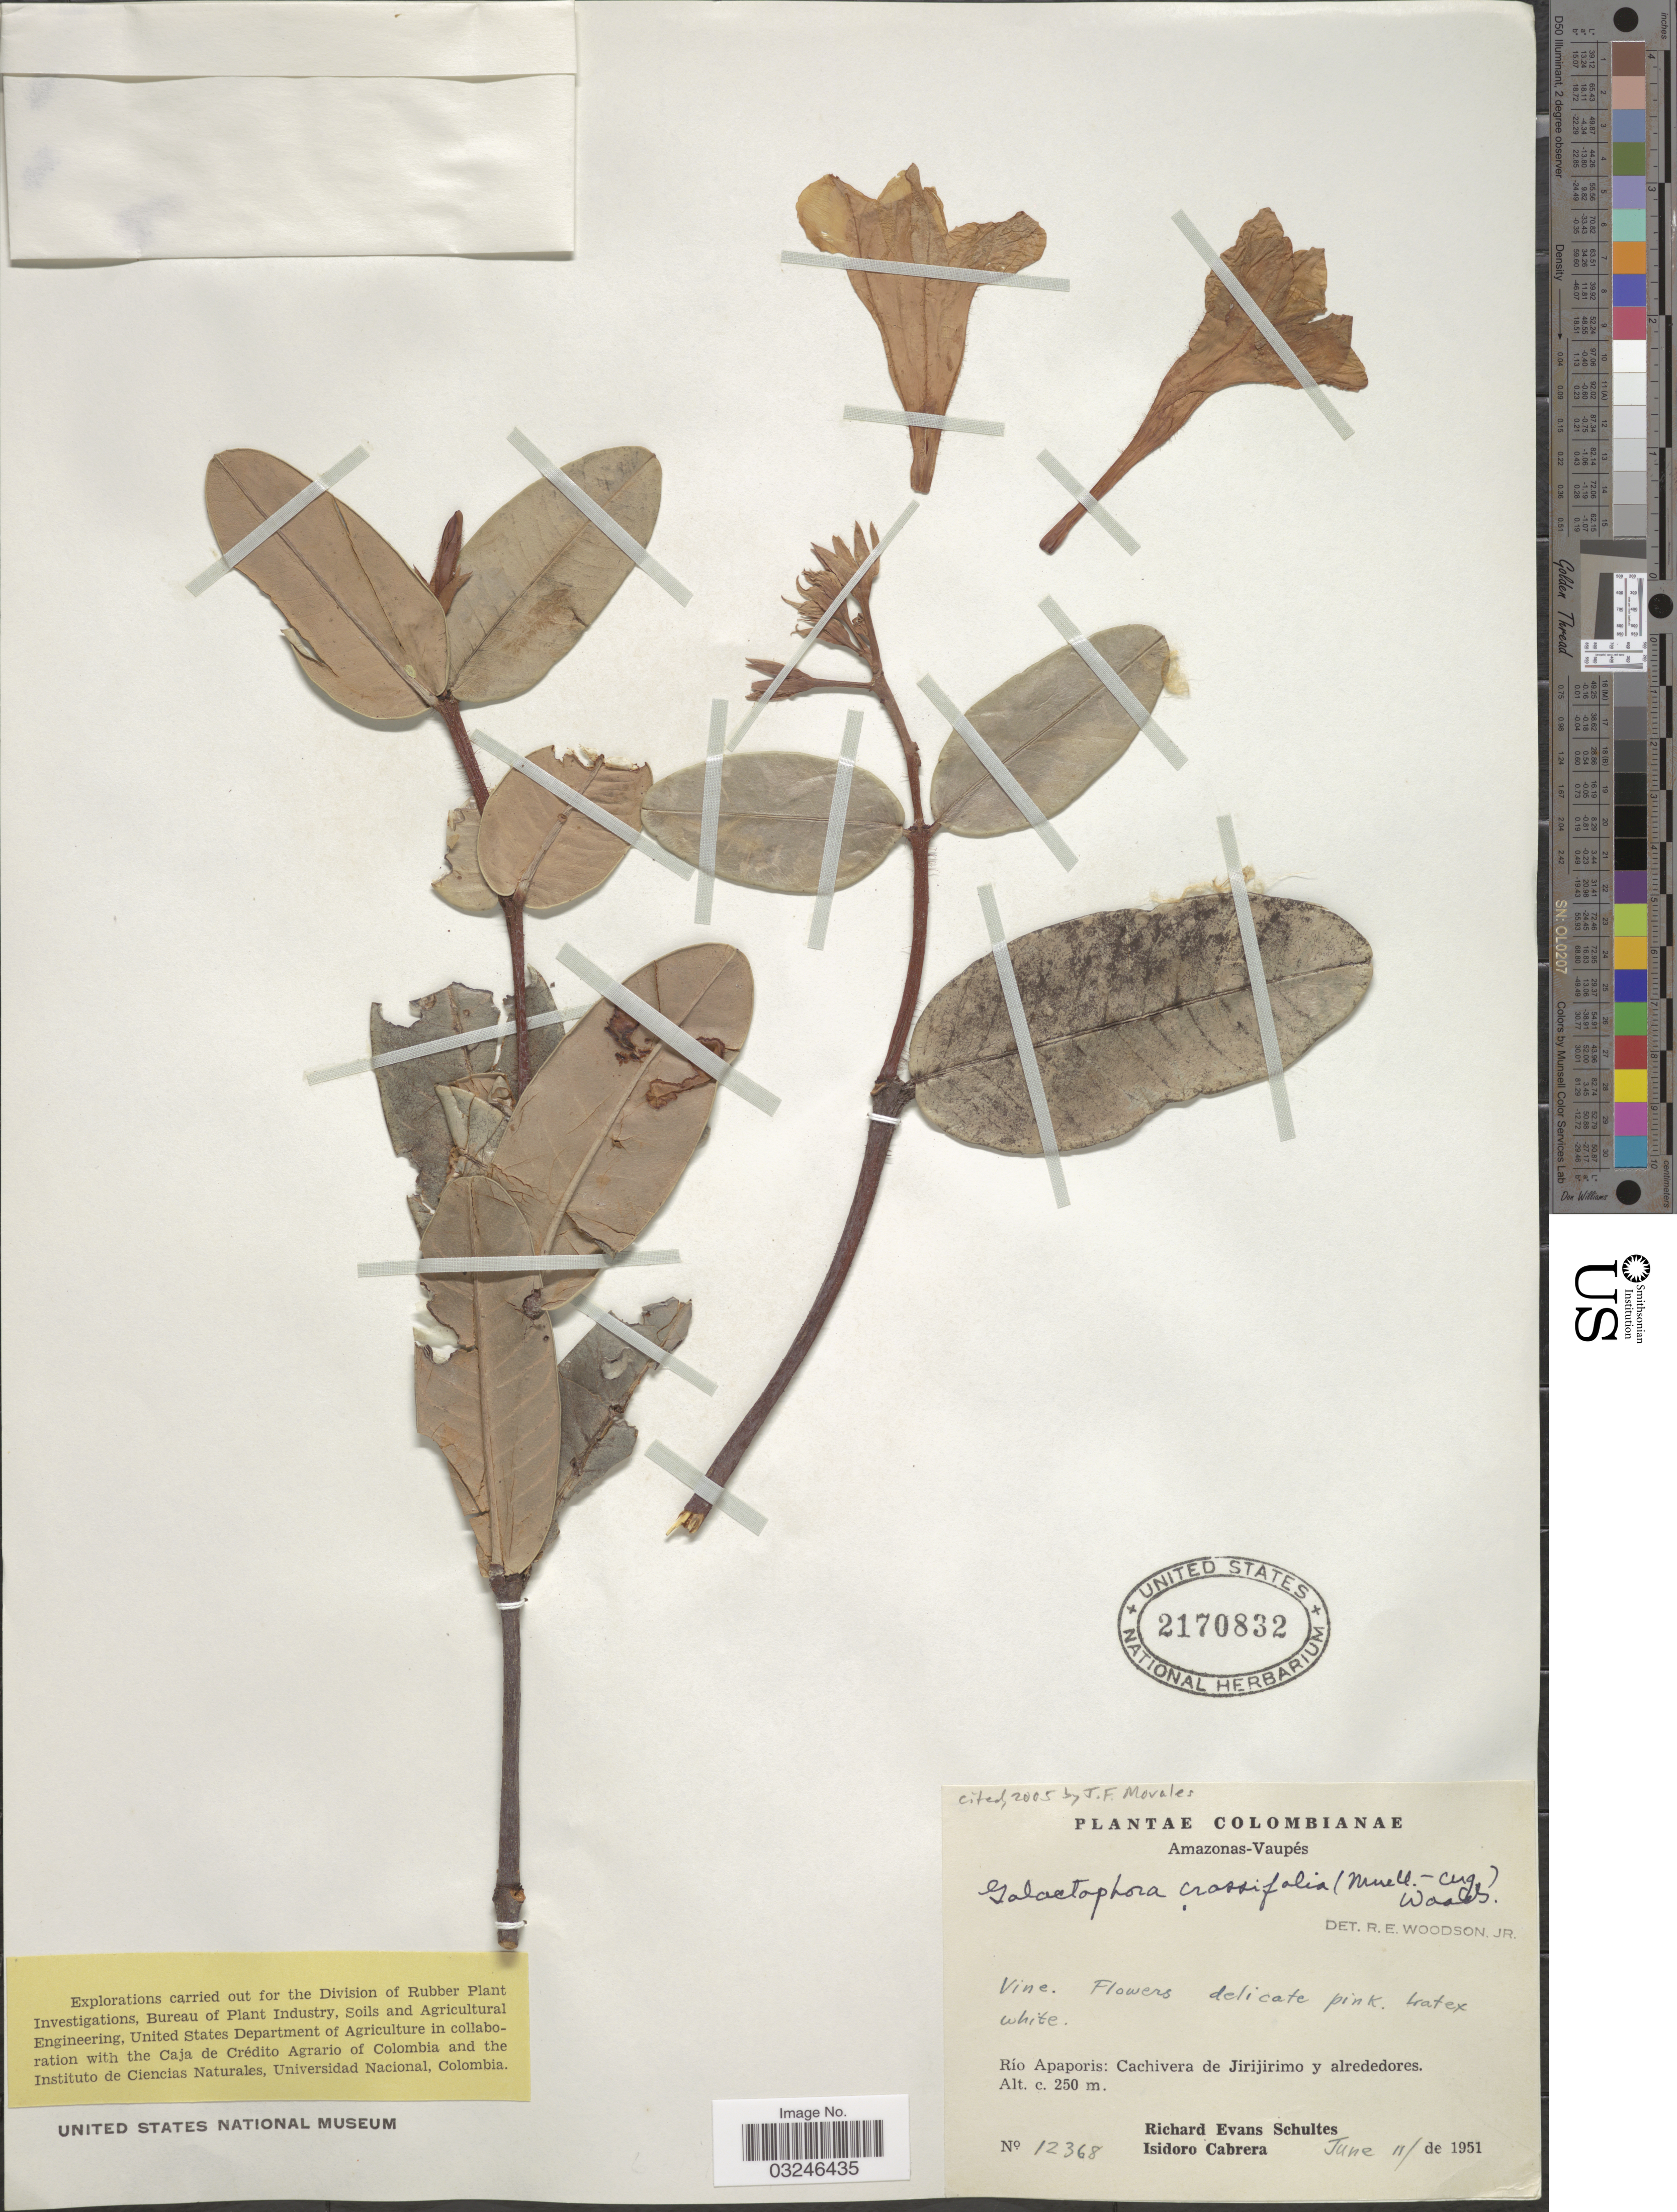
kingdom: Plantae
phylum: Tracheophyta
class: Magnoliopsida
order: Gentianales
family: Apocynaceae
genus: Galactophora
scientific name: Galactophora crassifolia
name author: (Müll. Arg.) Woodson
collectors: R. E. Schultes & I. Cabrera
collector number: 12368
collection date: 1951-06-11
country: Colombia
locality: Amazonas-Vaupés. Río Apaporis: Cachivera de Jirijirimo y alrededores.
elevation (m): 250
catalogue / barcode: US 2170832